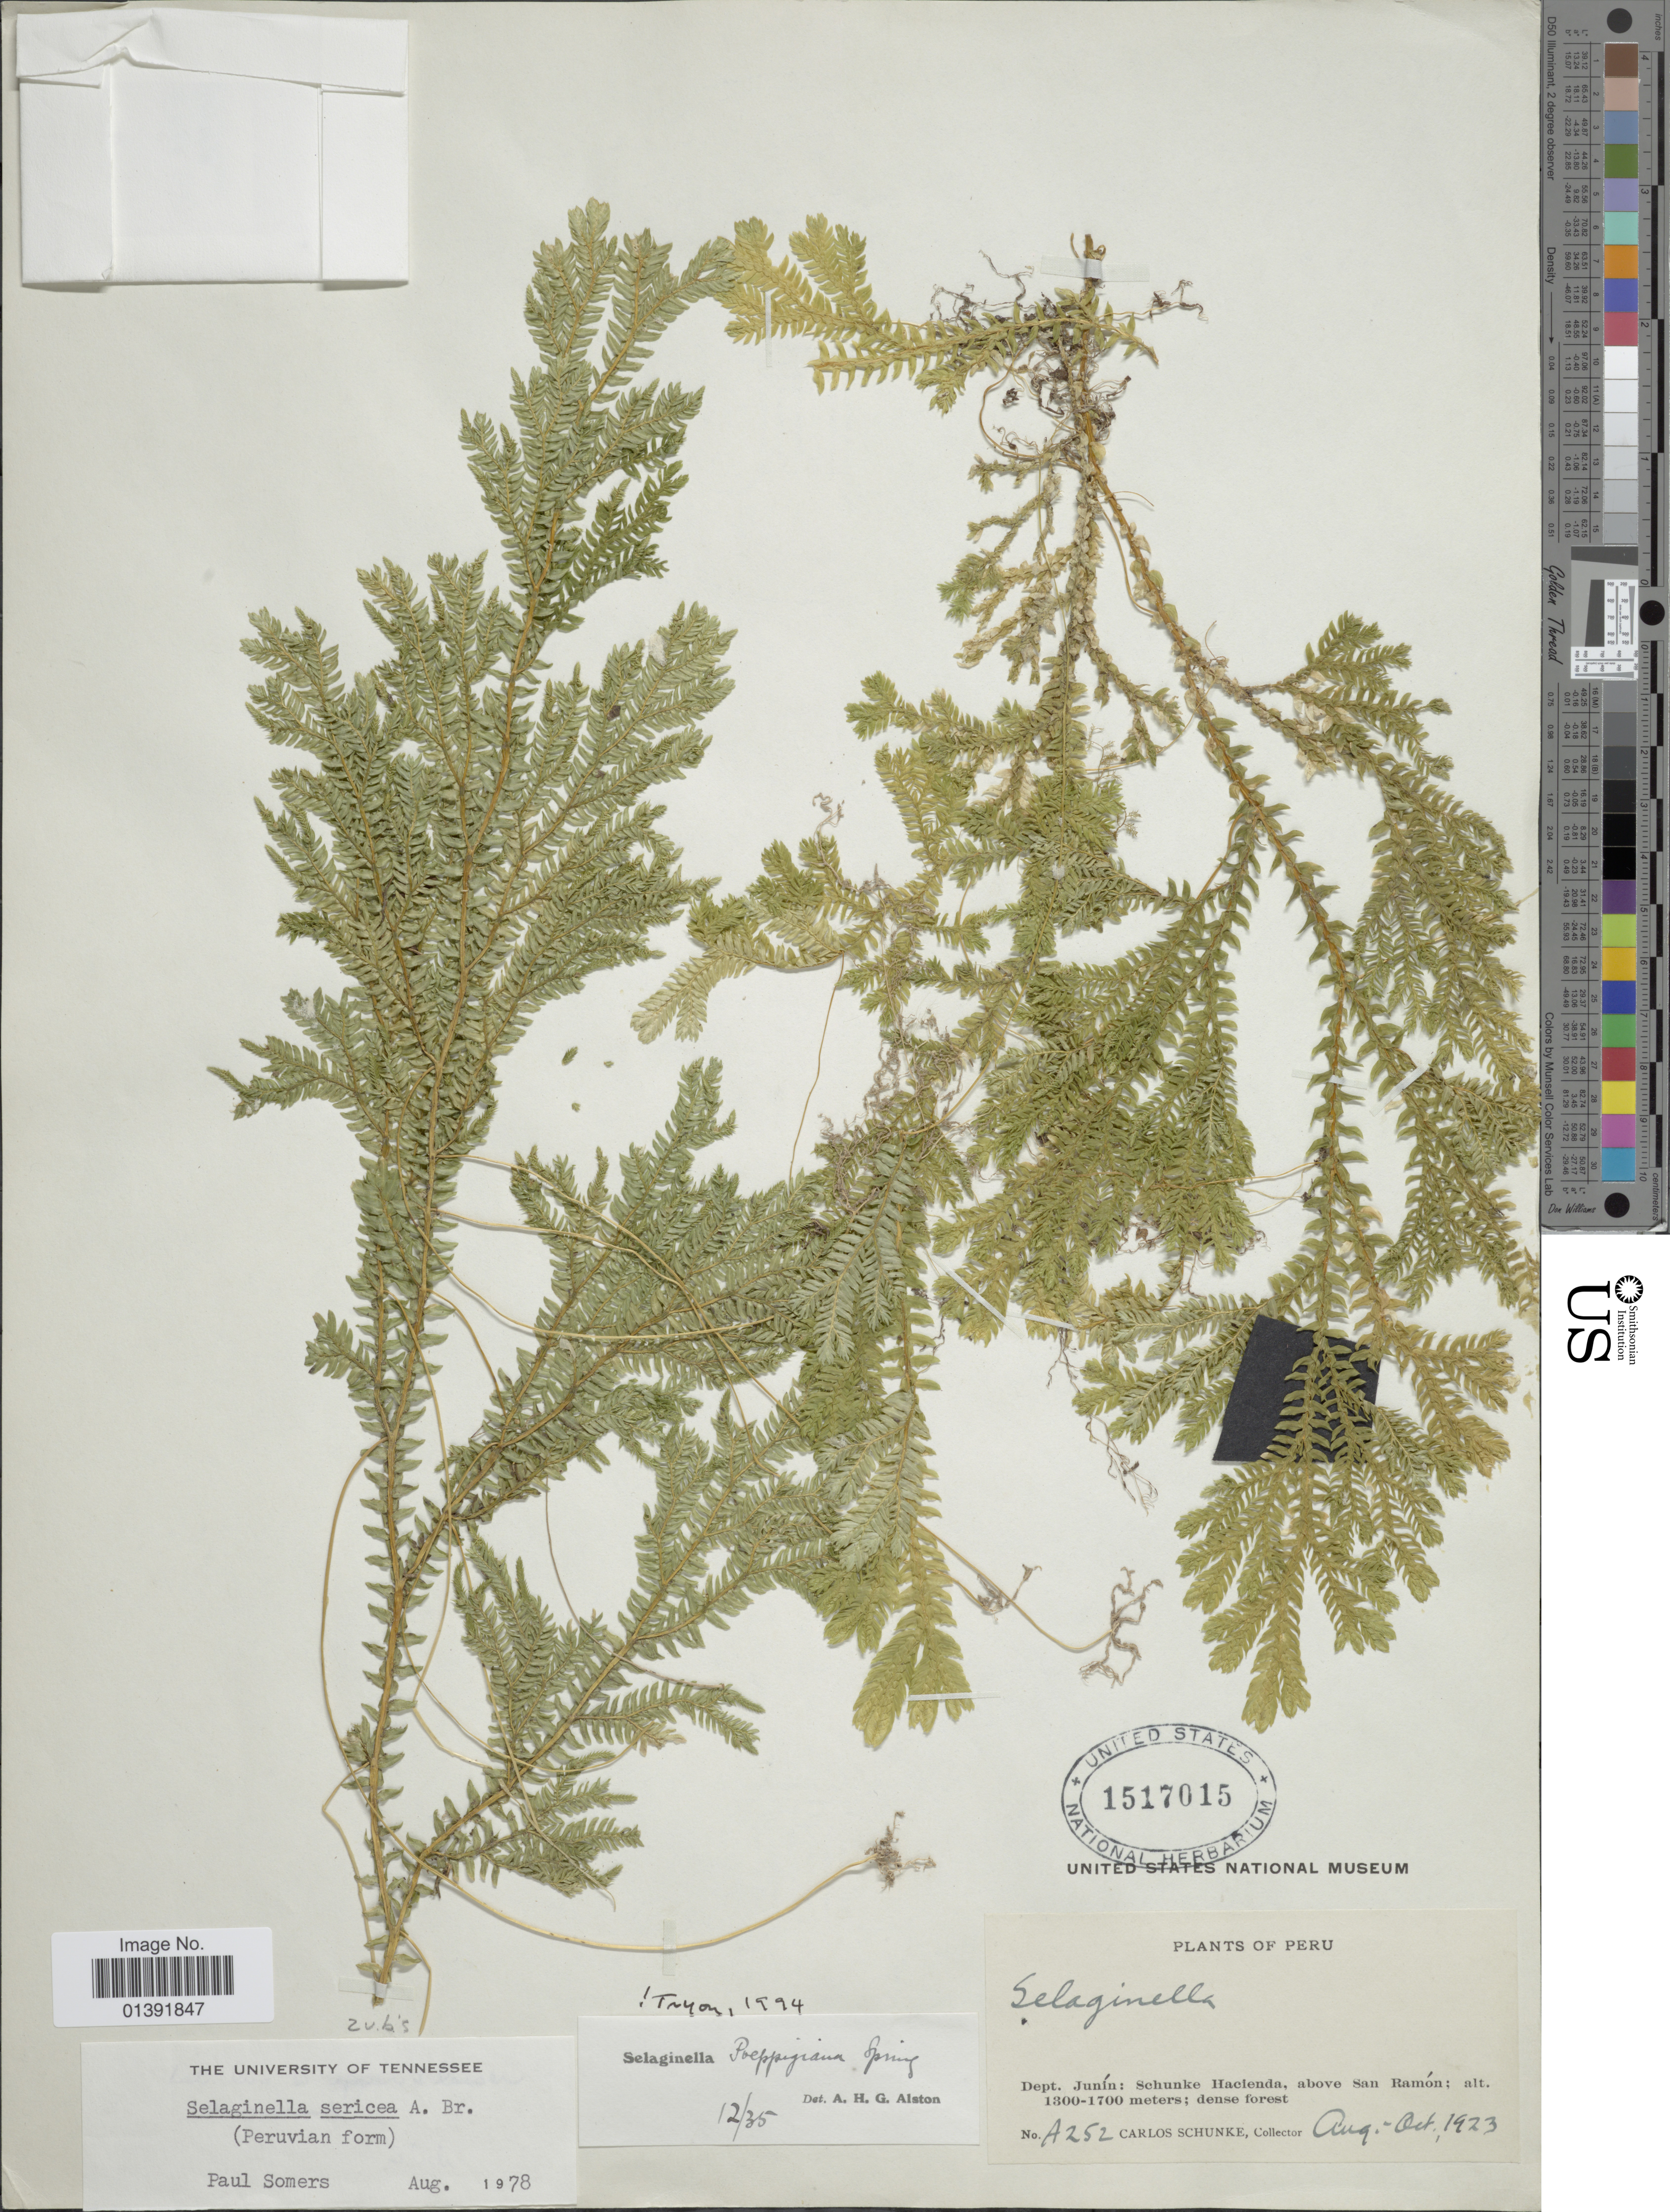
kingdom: Plantae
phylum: Tracheophyta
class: Lycopodiopsida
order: Selaginellales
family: Selaginellaceae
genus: Selaginella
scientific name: Selaginella sericea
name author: A. Braun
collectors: C. Schunke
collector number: A252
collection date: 1923-08/1923-10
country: Peru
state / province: Junín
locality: Schunke Hacienda, above San Ramón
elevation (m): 1300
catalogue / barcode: US 151715